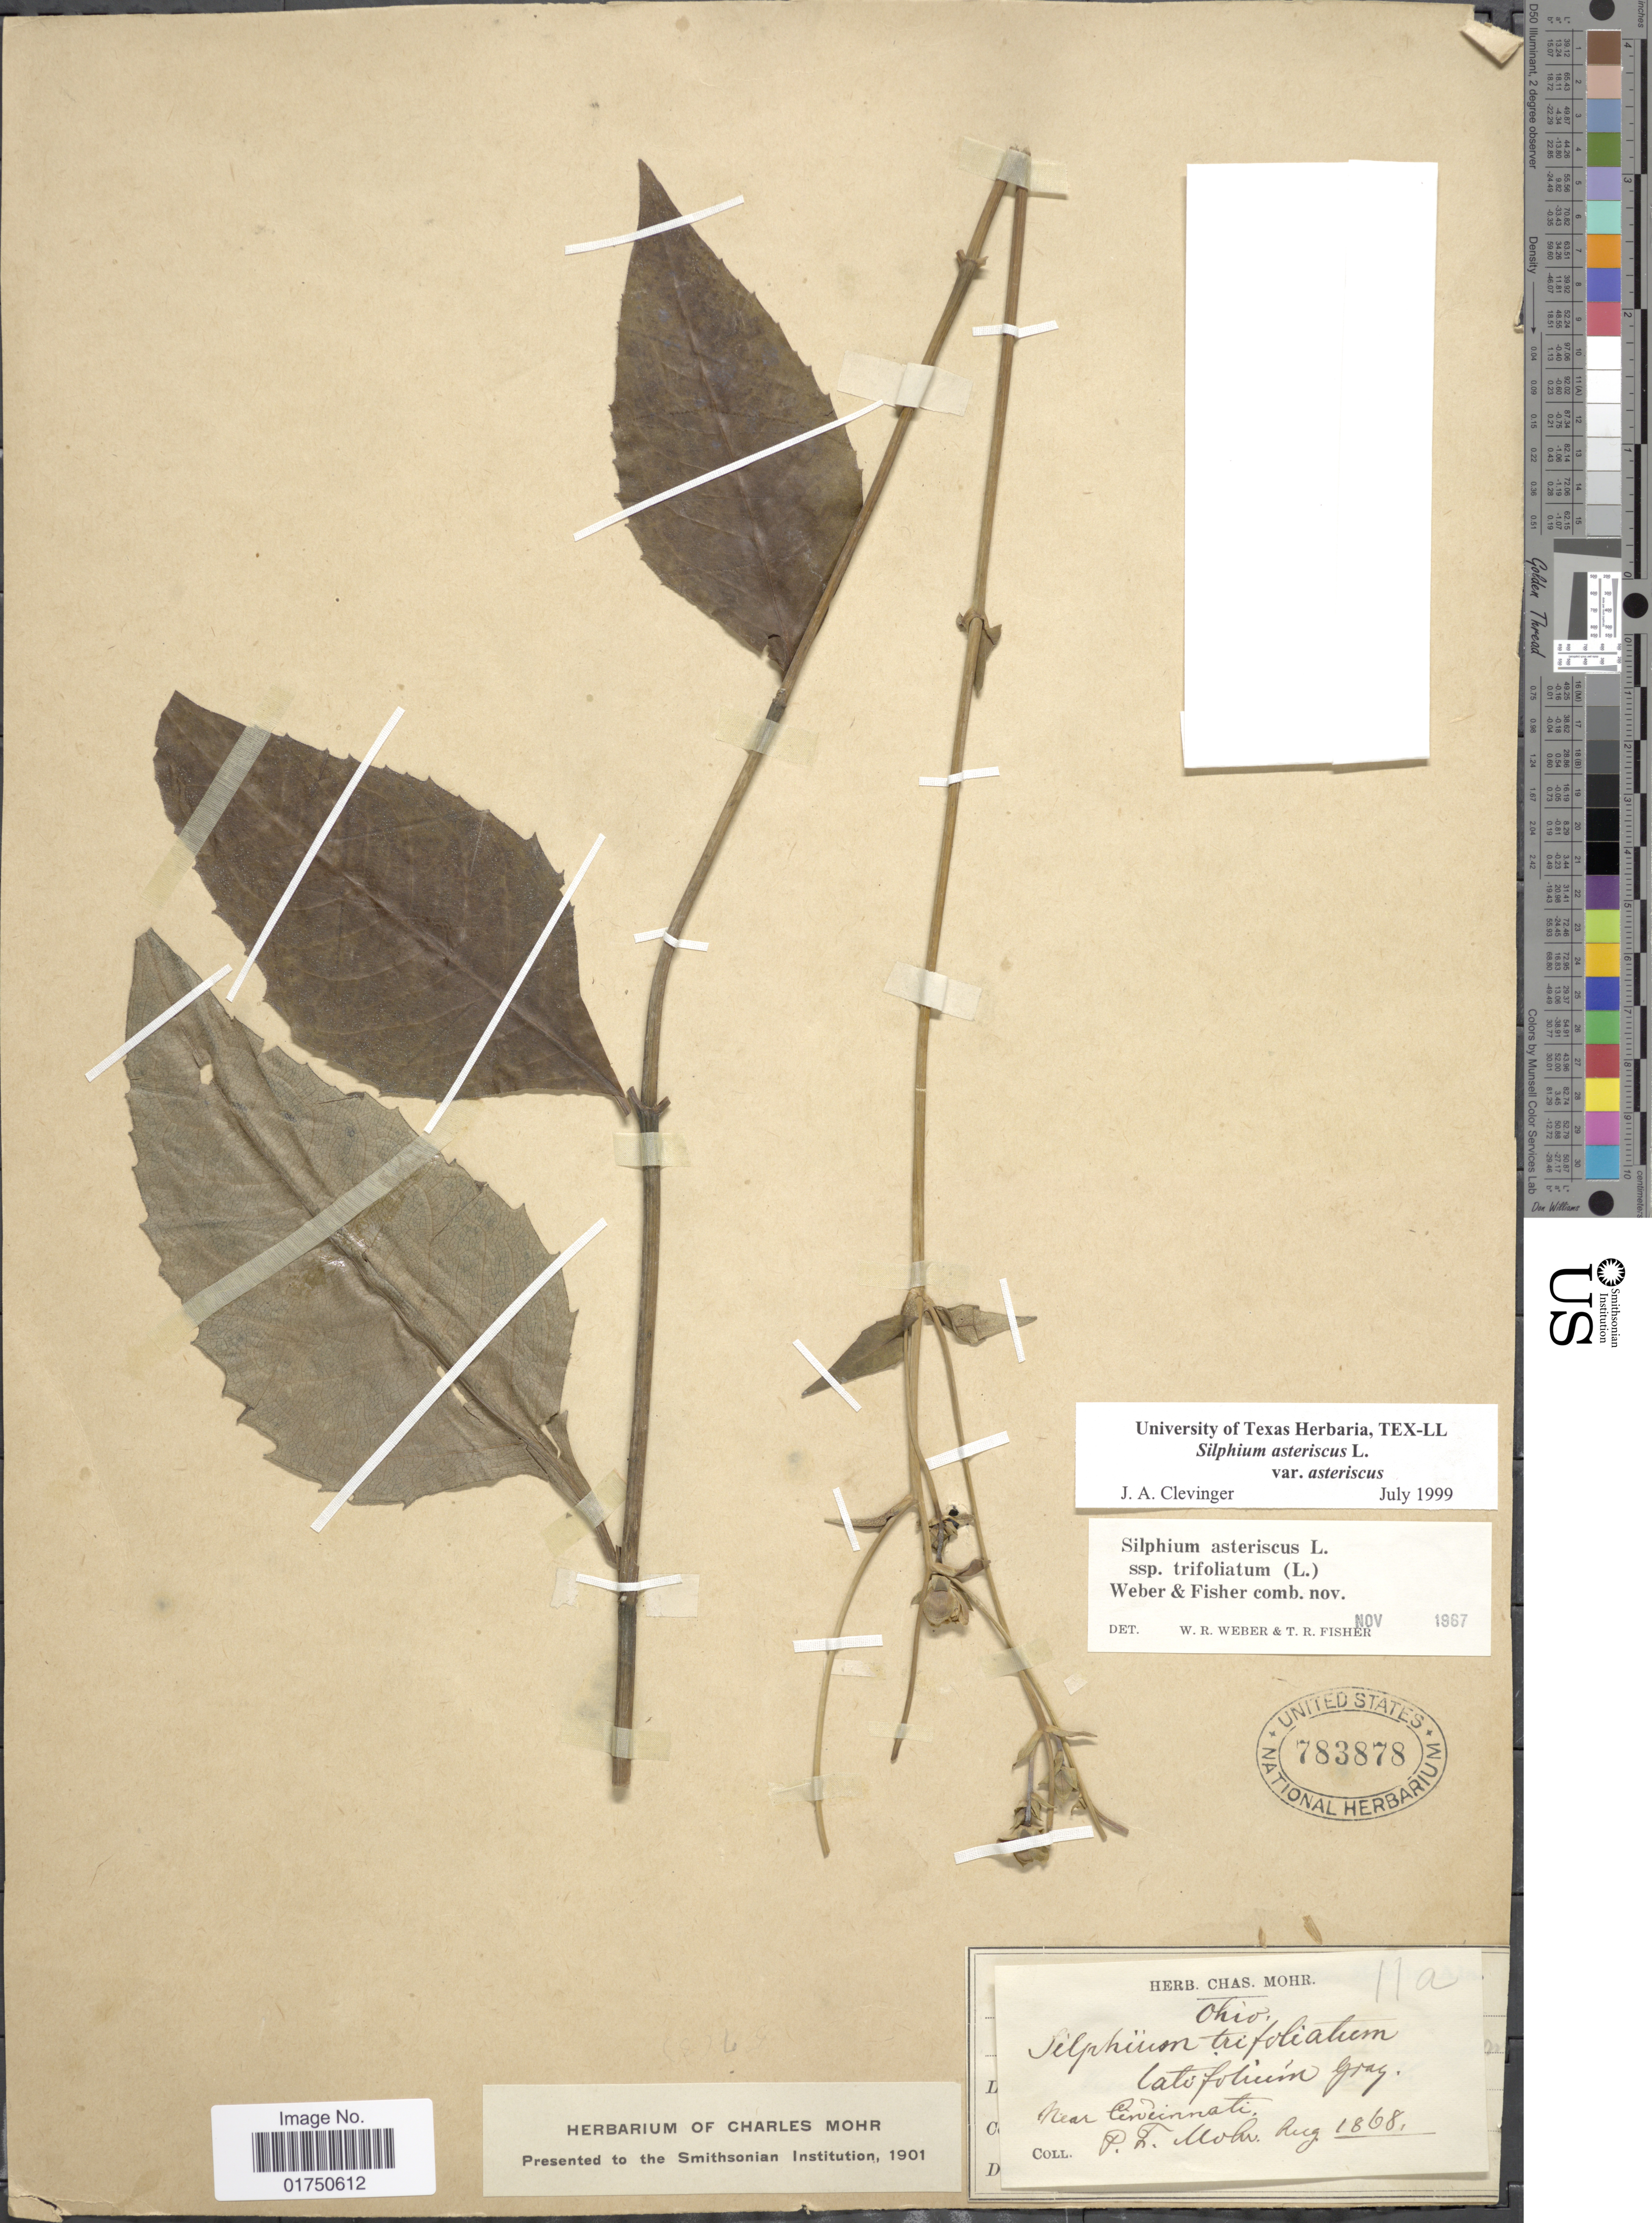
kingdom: Plantae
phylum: Tracheophyta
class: Magnoliopsida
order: Asterales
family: Asteraceae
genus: Silphium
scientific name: Silphium asteriscus var. asteriscus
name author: L.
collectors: P. F. Mohr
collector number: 11a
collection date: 1868-08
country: United States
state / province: Ohio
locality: Near Cincinnati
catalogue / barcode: US 783878